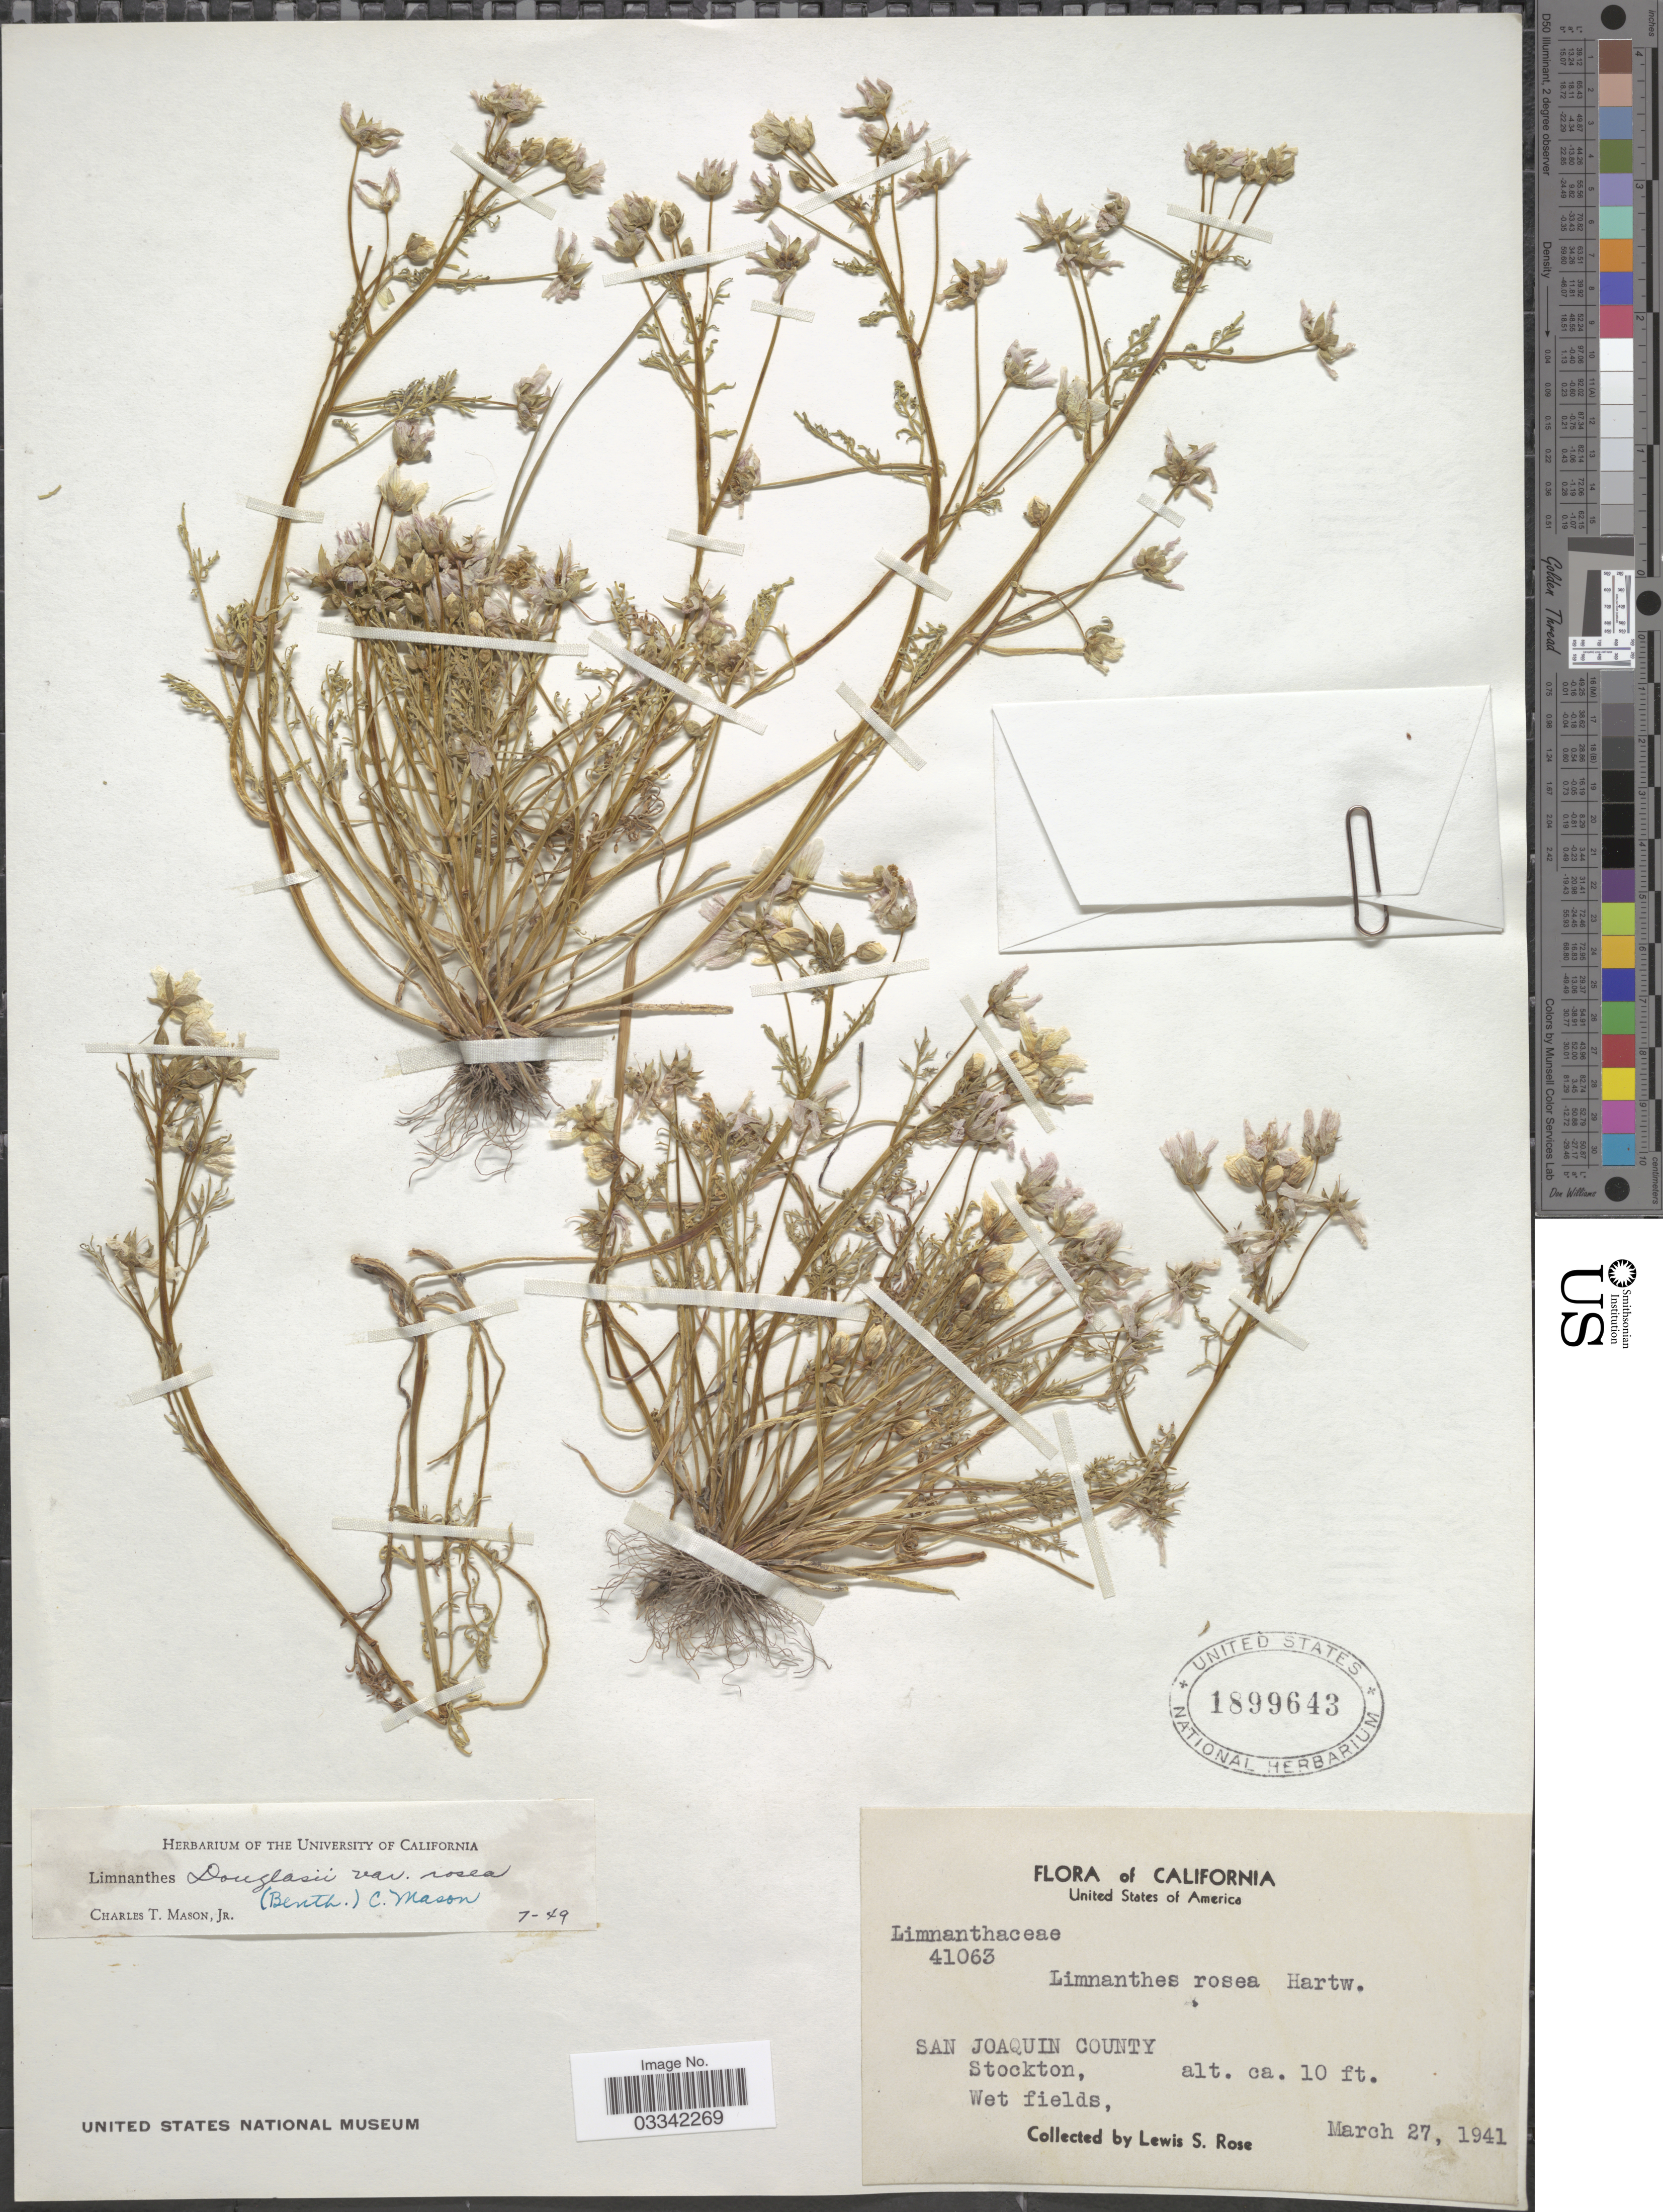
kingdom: Plantae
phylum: Tracheophyta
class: Magnoliopsida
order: Brassicales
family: Limnanthaceae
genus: Limnanthes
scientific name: Limnanthes douglasii var. rosea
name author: (Hartw. ex Benth.) Mason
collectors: L. S. Rose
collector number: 41063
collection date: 1941-03-27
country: United States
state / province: California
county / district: San Joaquin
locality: San Joaquin County. Stockston.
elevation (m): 3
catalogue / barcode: US 1899643